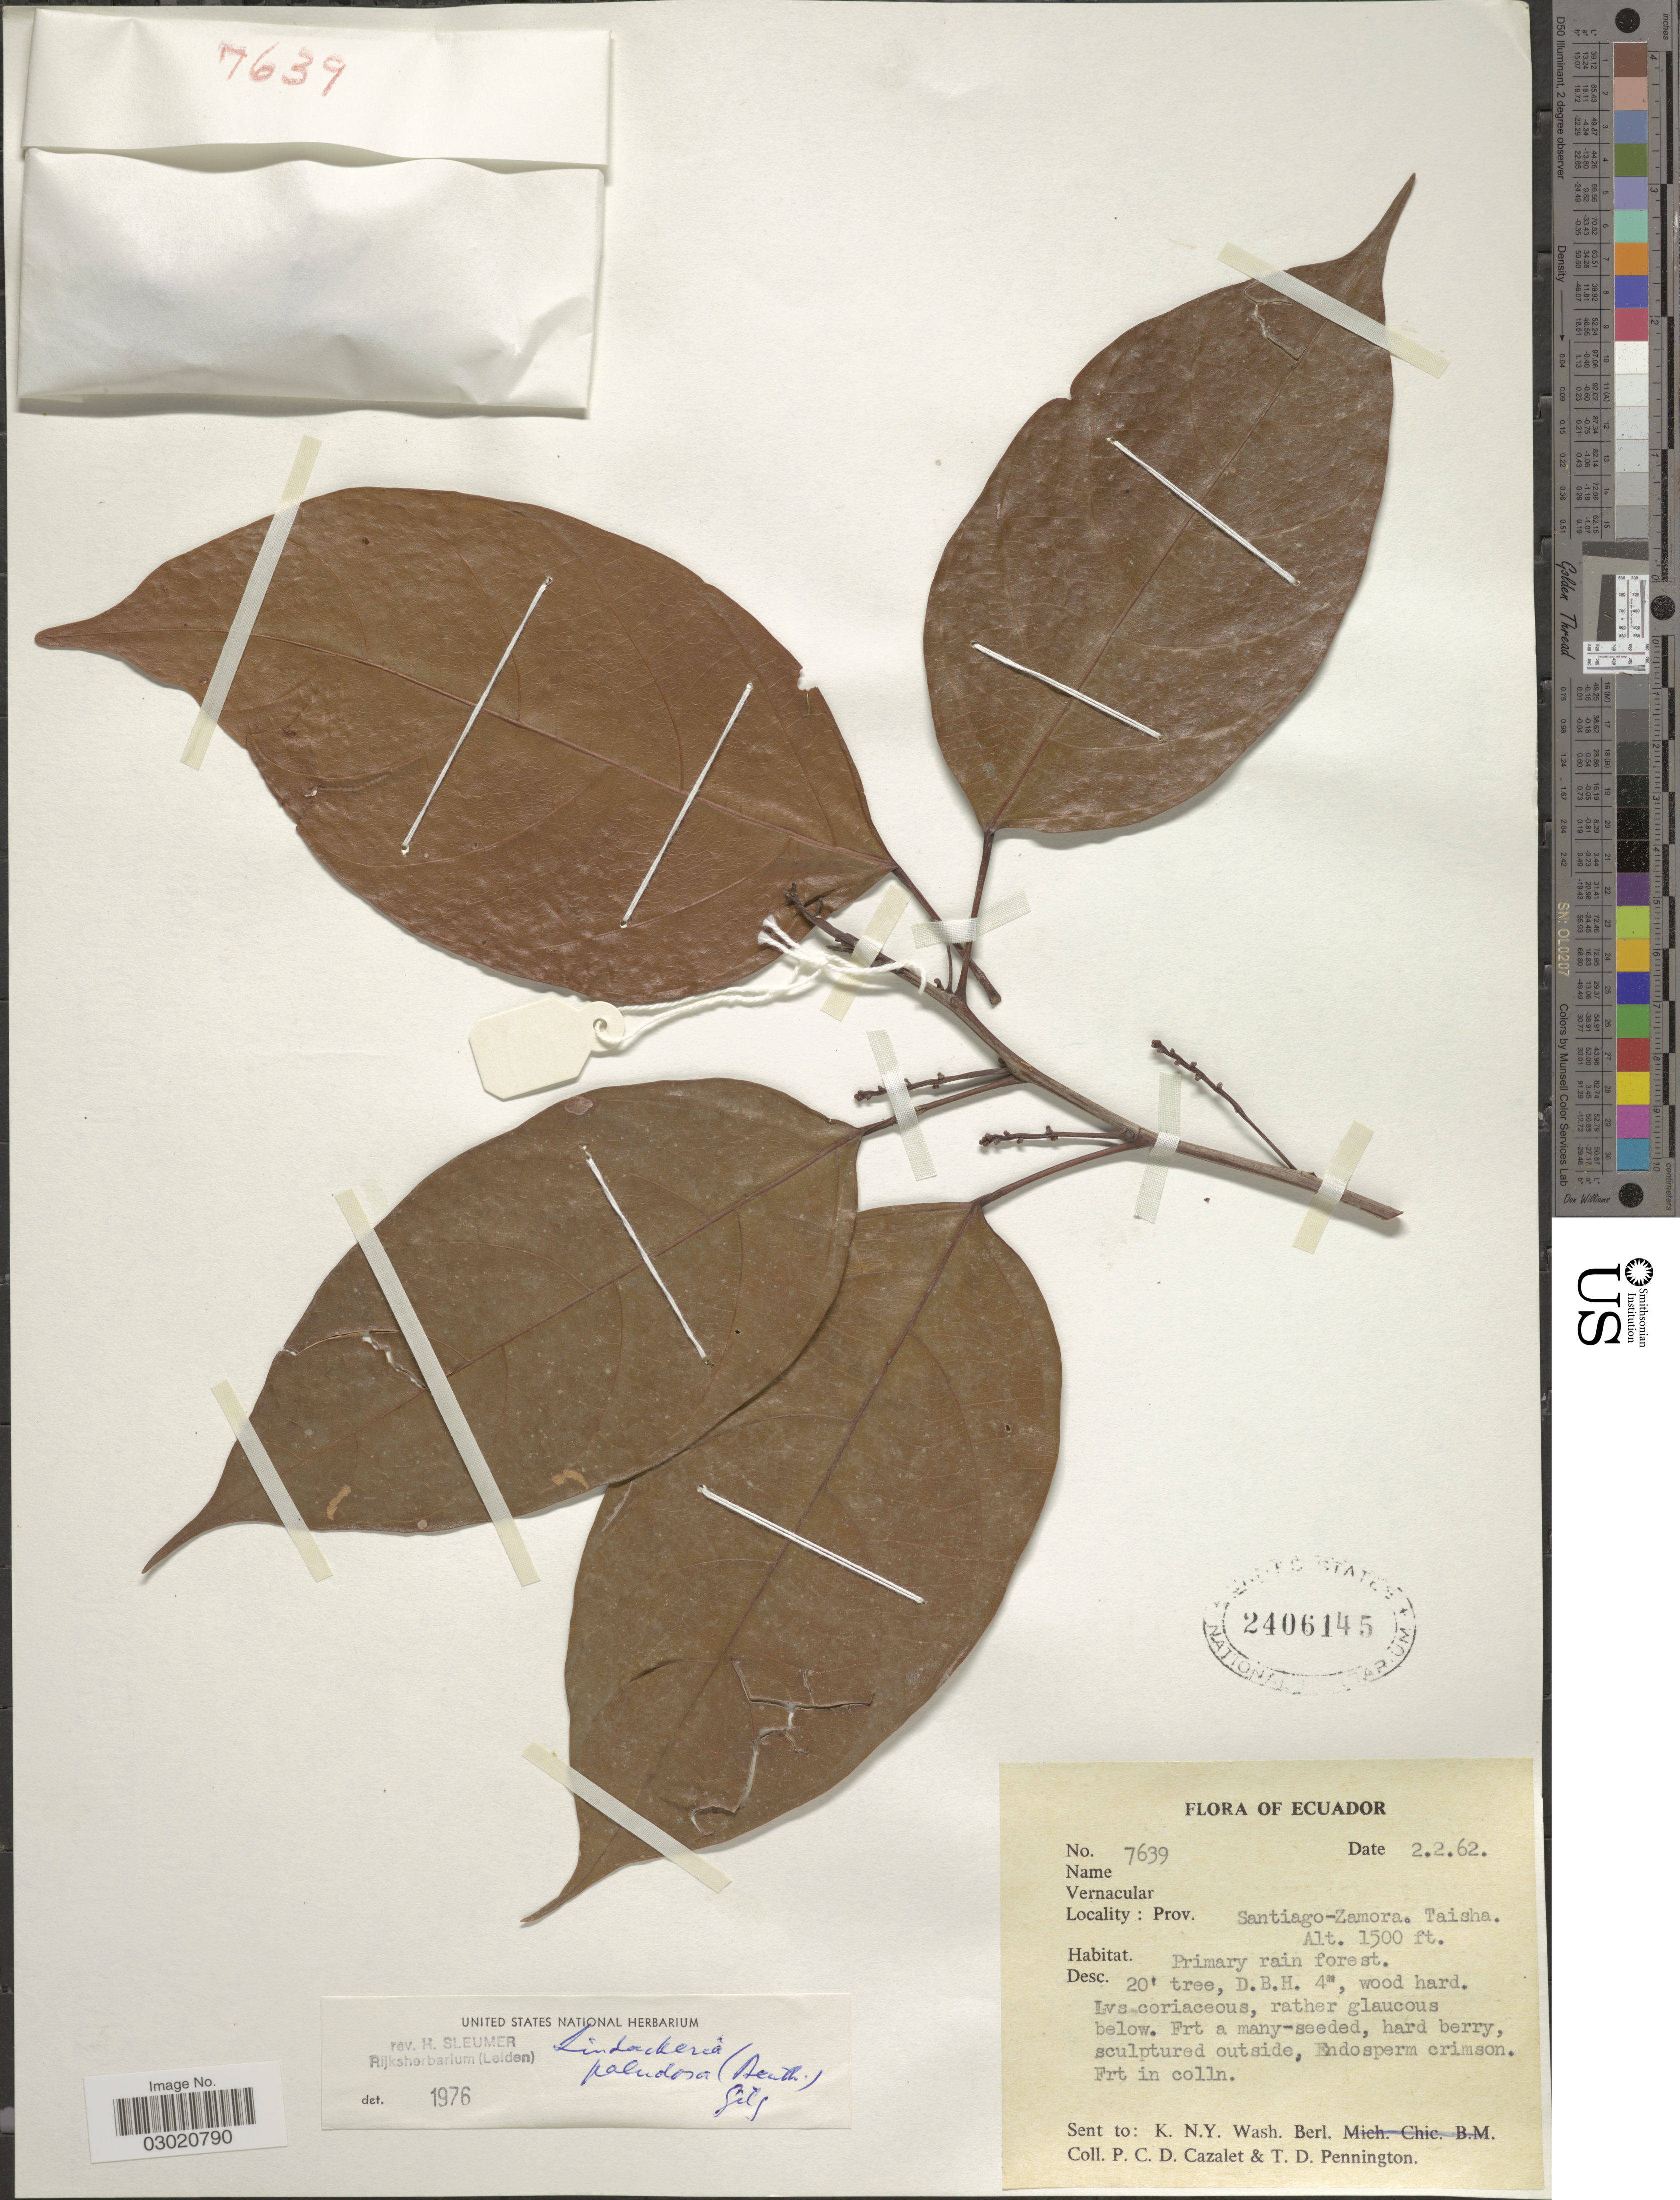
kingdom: Plantae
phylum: Tracheophyta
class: Magnoliopsida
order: Malpighiales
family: Achariaceae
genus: Lindackeria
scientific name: Lindackeria paludosa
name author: (Benth.) Gilg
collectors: P. C. D. Cazalet & T. D. Pennington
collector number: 7639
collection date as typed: Transcribed d/m/y: 2/2/62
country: Ecuador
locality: Prov. Santiago-Zamora, Taisha.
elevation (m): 457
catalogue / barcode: US 2406145